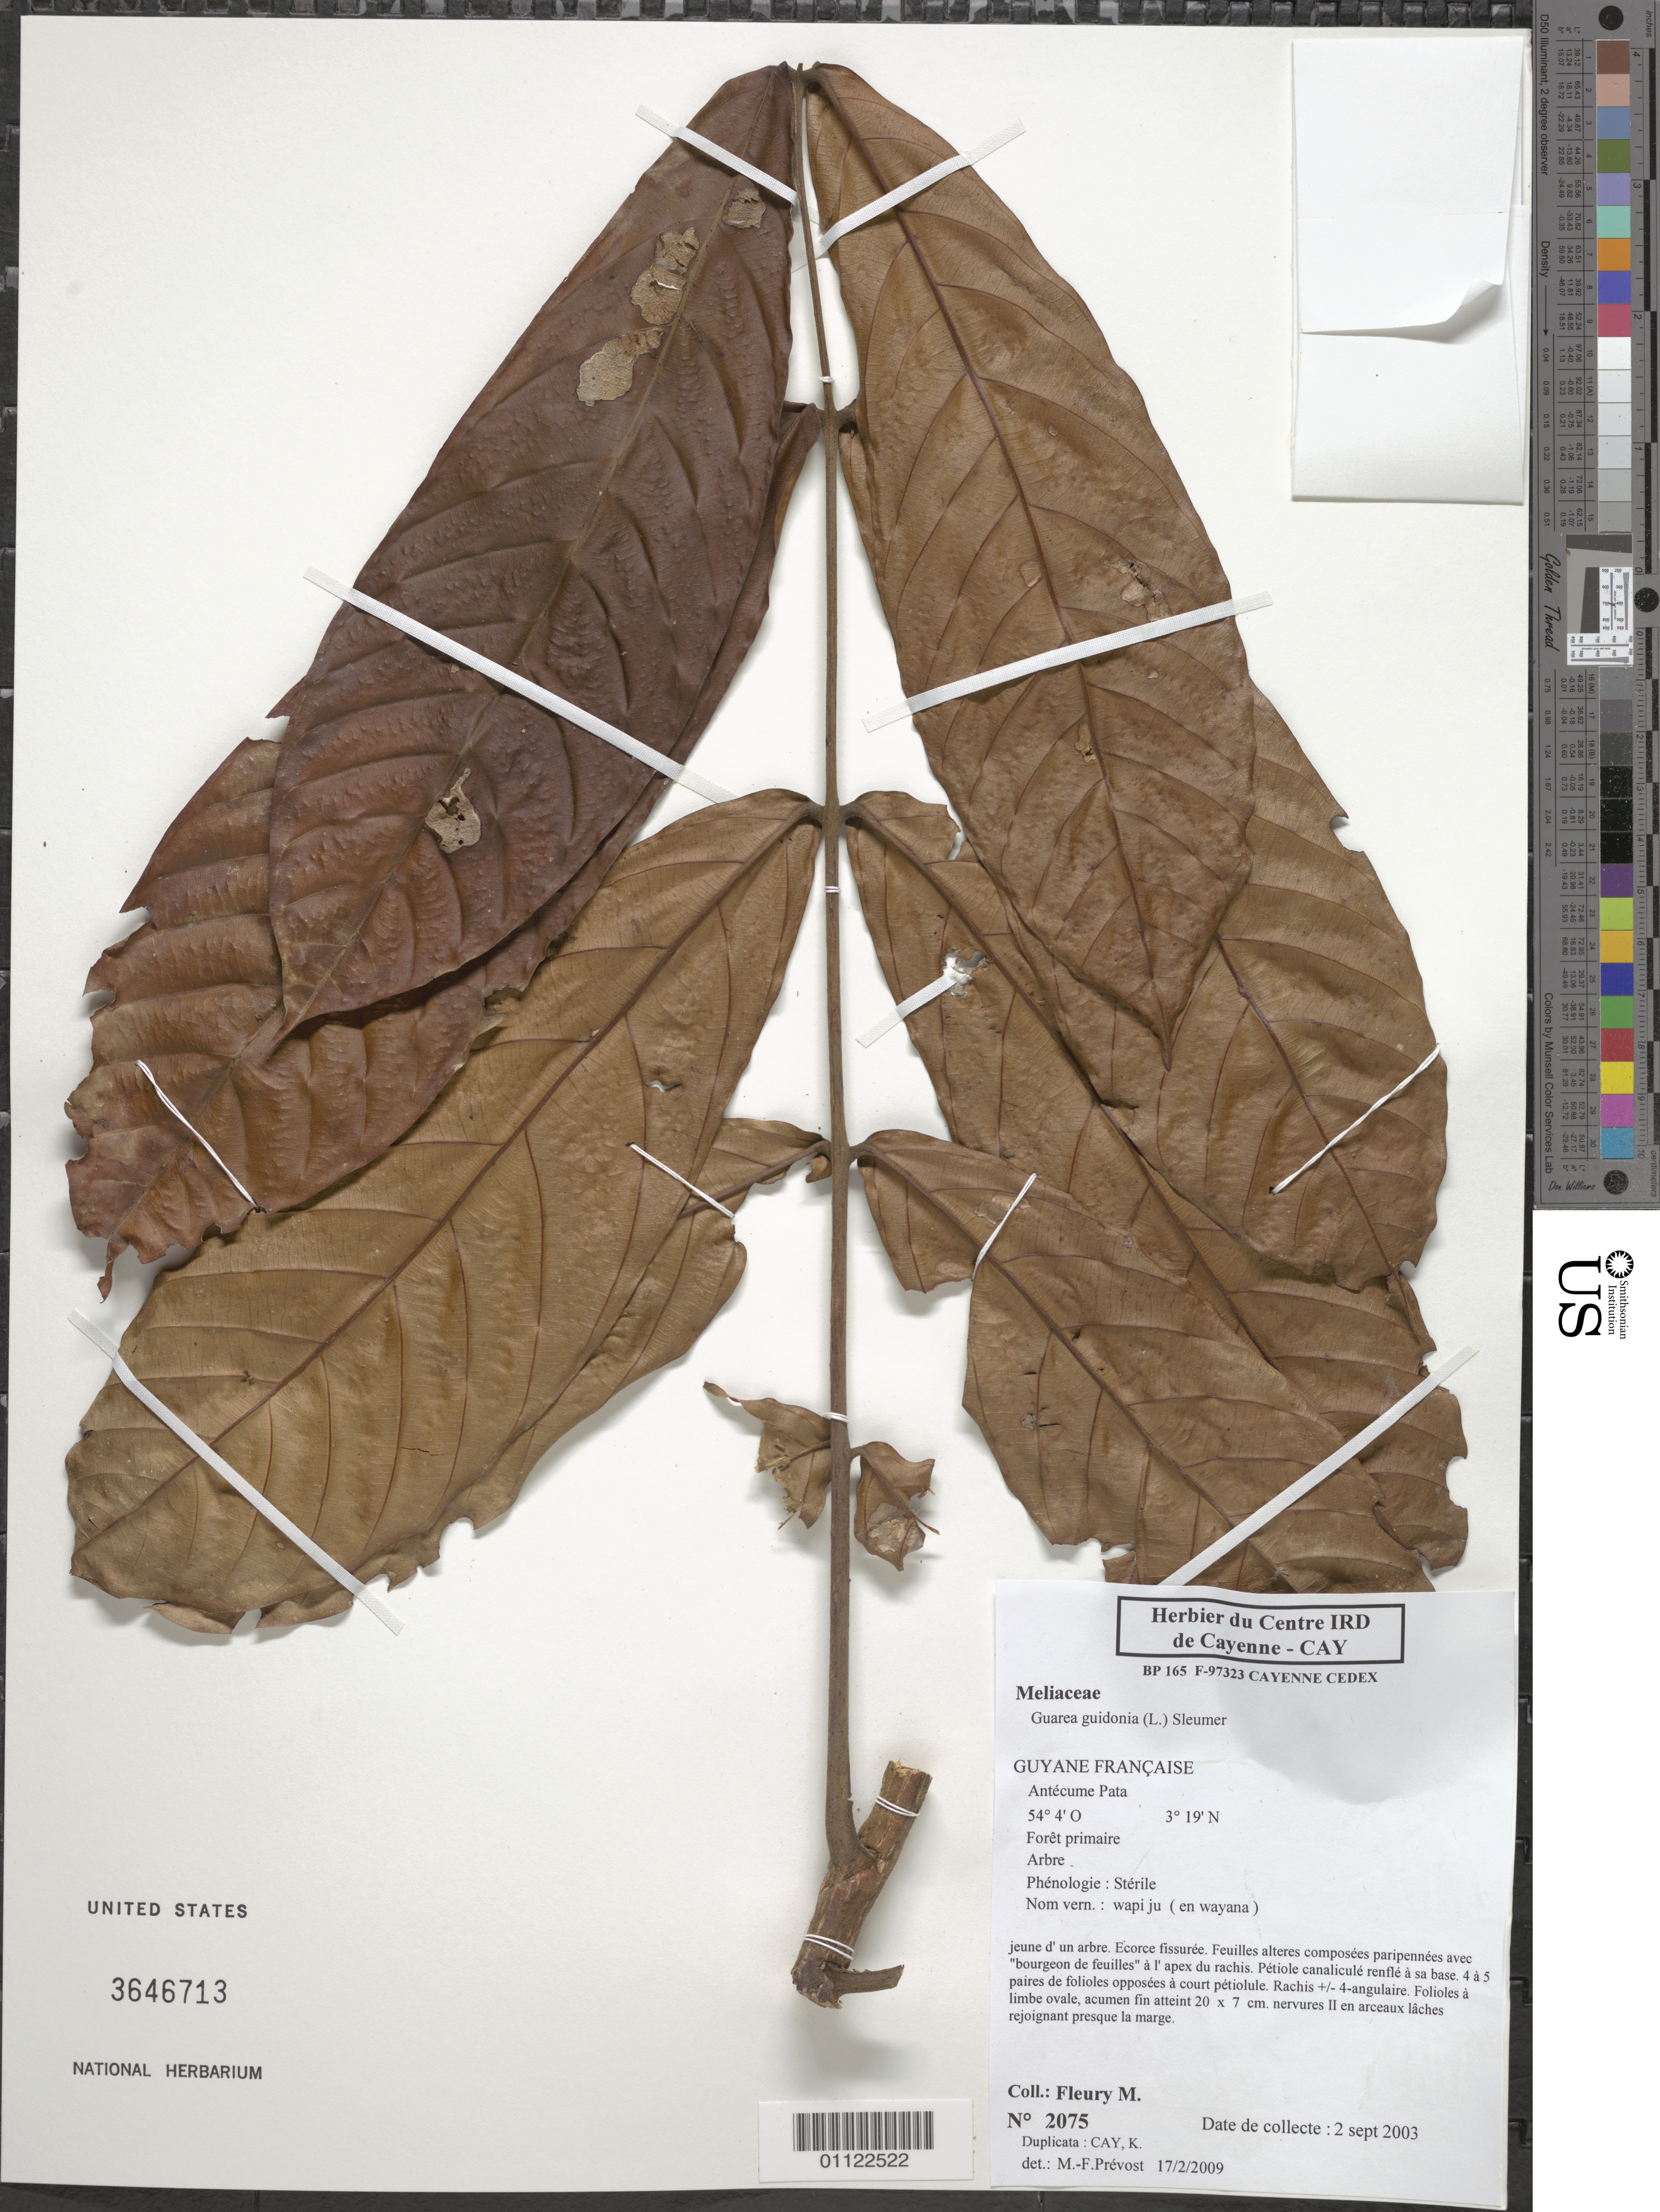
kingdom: Plantae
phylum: Tracheophyta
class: Magnoliopsida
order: Sapindales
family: Meliaceae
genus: Guarea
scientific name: Guarea guidonia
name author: (L.) Sleumer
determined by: Prévost, M.-F.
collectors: M. Fleury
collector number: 2075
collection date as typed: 2-Sep-03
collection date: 2003-09-02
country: French Guiana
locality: Antécume Pata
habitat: Foret primaire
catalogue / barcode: US 3646713